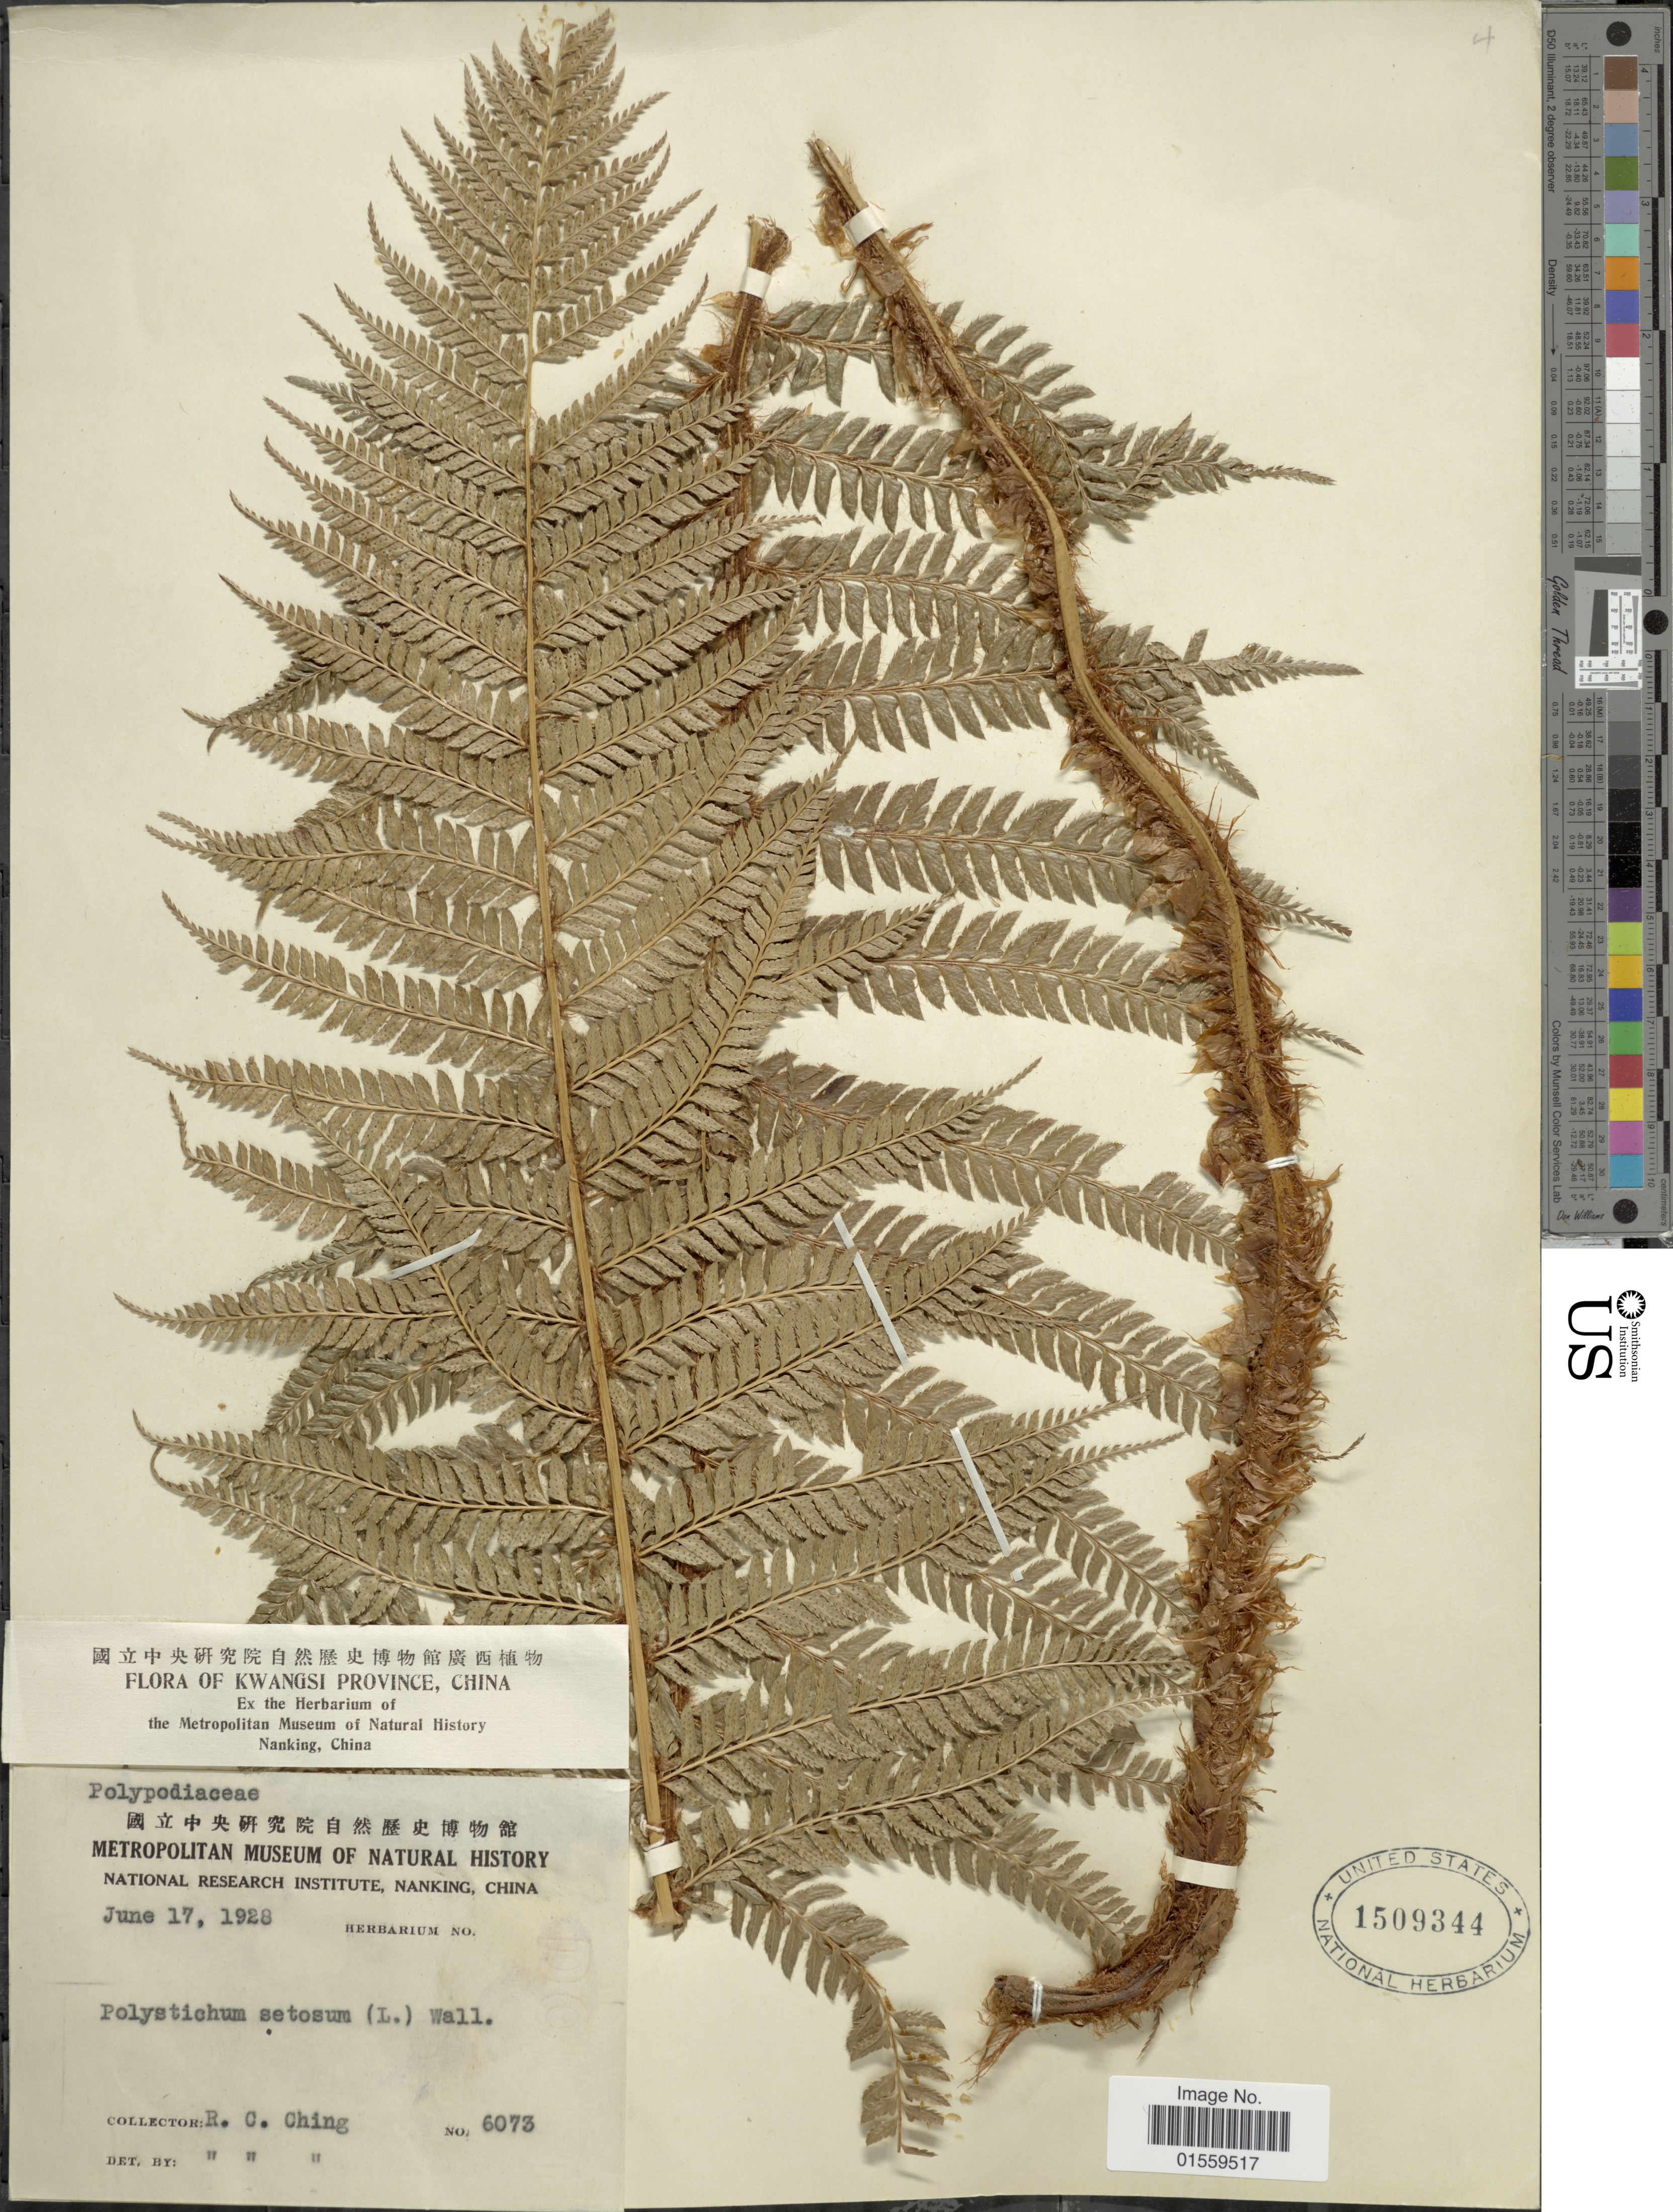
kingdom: Plantae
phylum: Tracheophyta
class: Polypodiopsida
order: Polypodiales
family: Dryopteridaceae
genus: Polystichum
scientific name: Polystichum setiferum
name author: (Forssk.) Moore ex Woynar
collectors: R. C. Ching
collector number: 6073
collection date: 1928-06-18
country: China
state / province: Guangxi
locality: Kwangsi Province, China.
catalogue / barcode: US 1509344